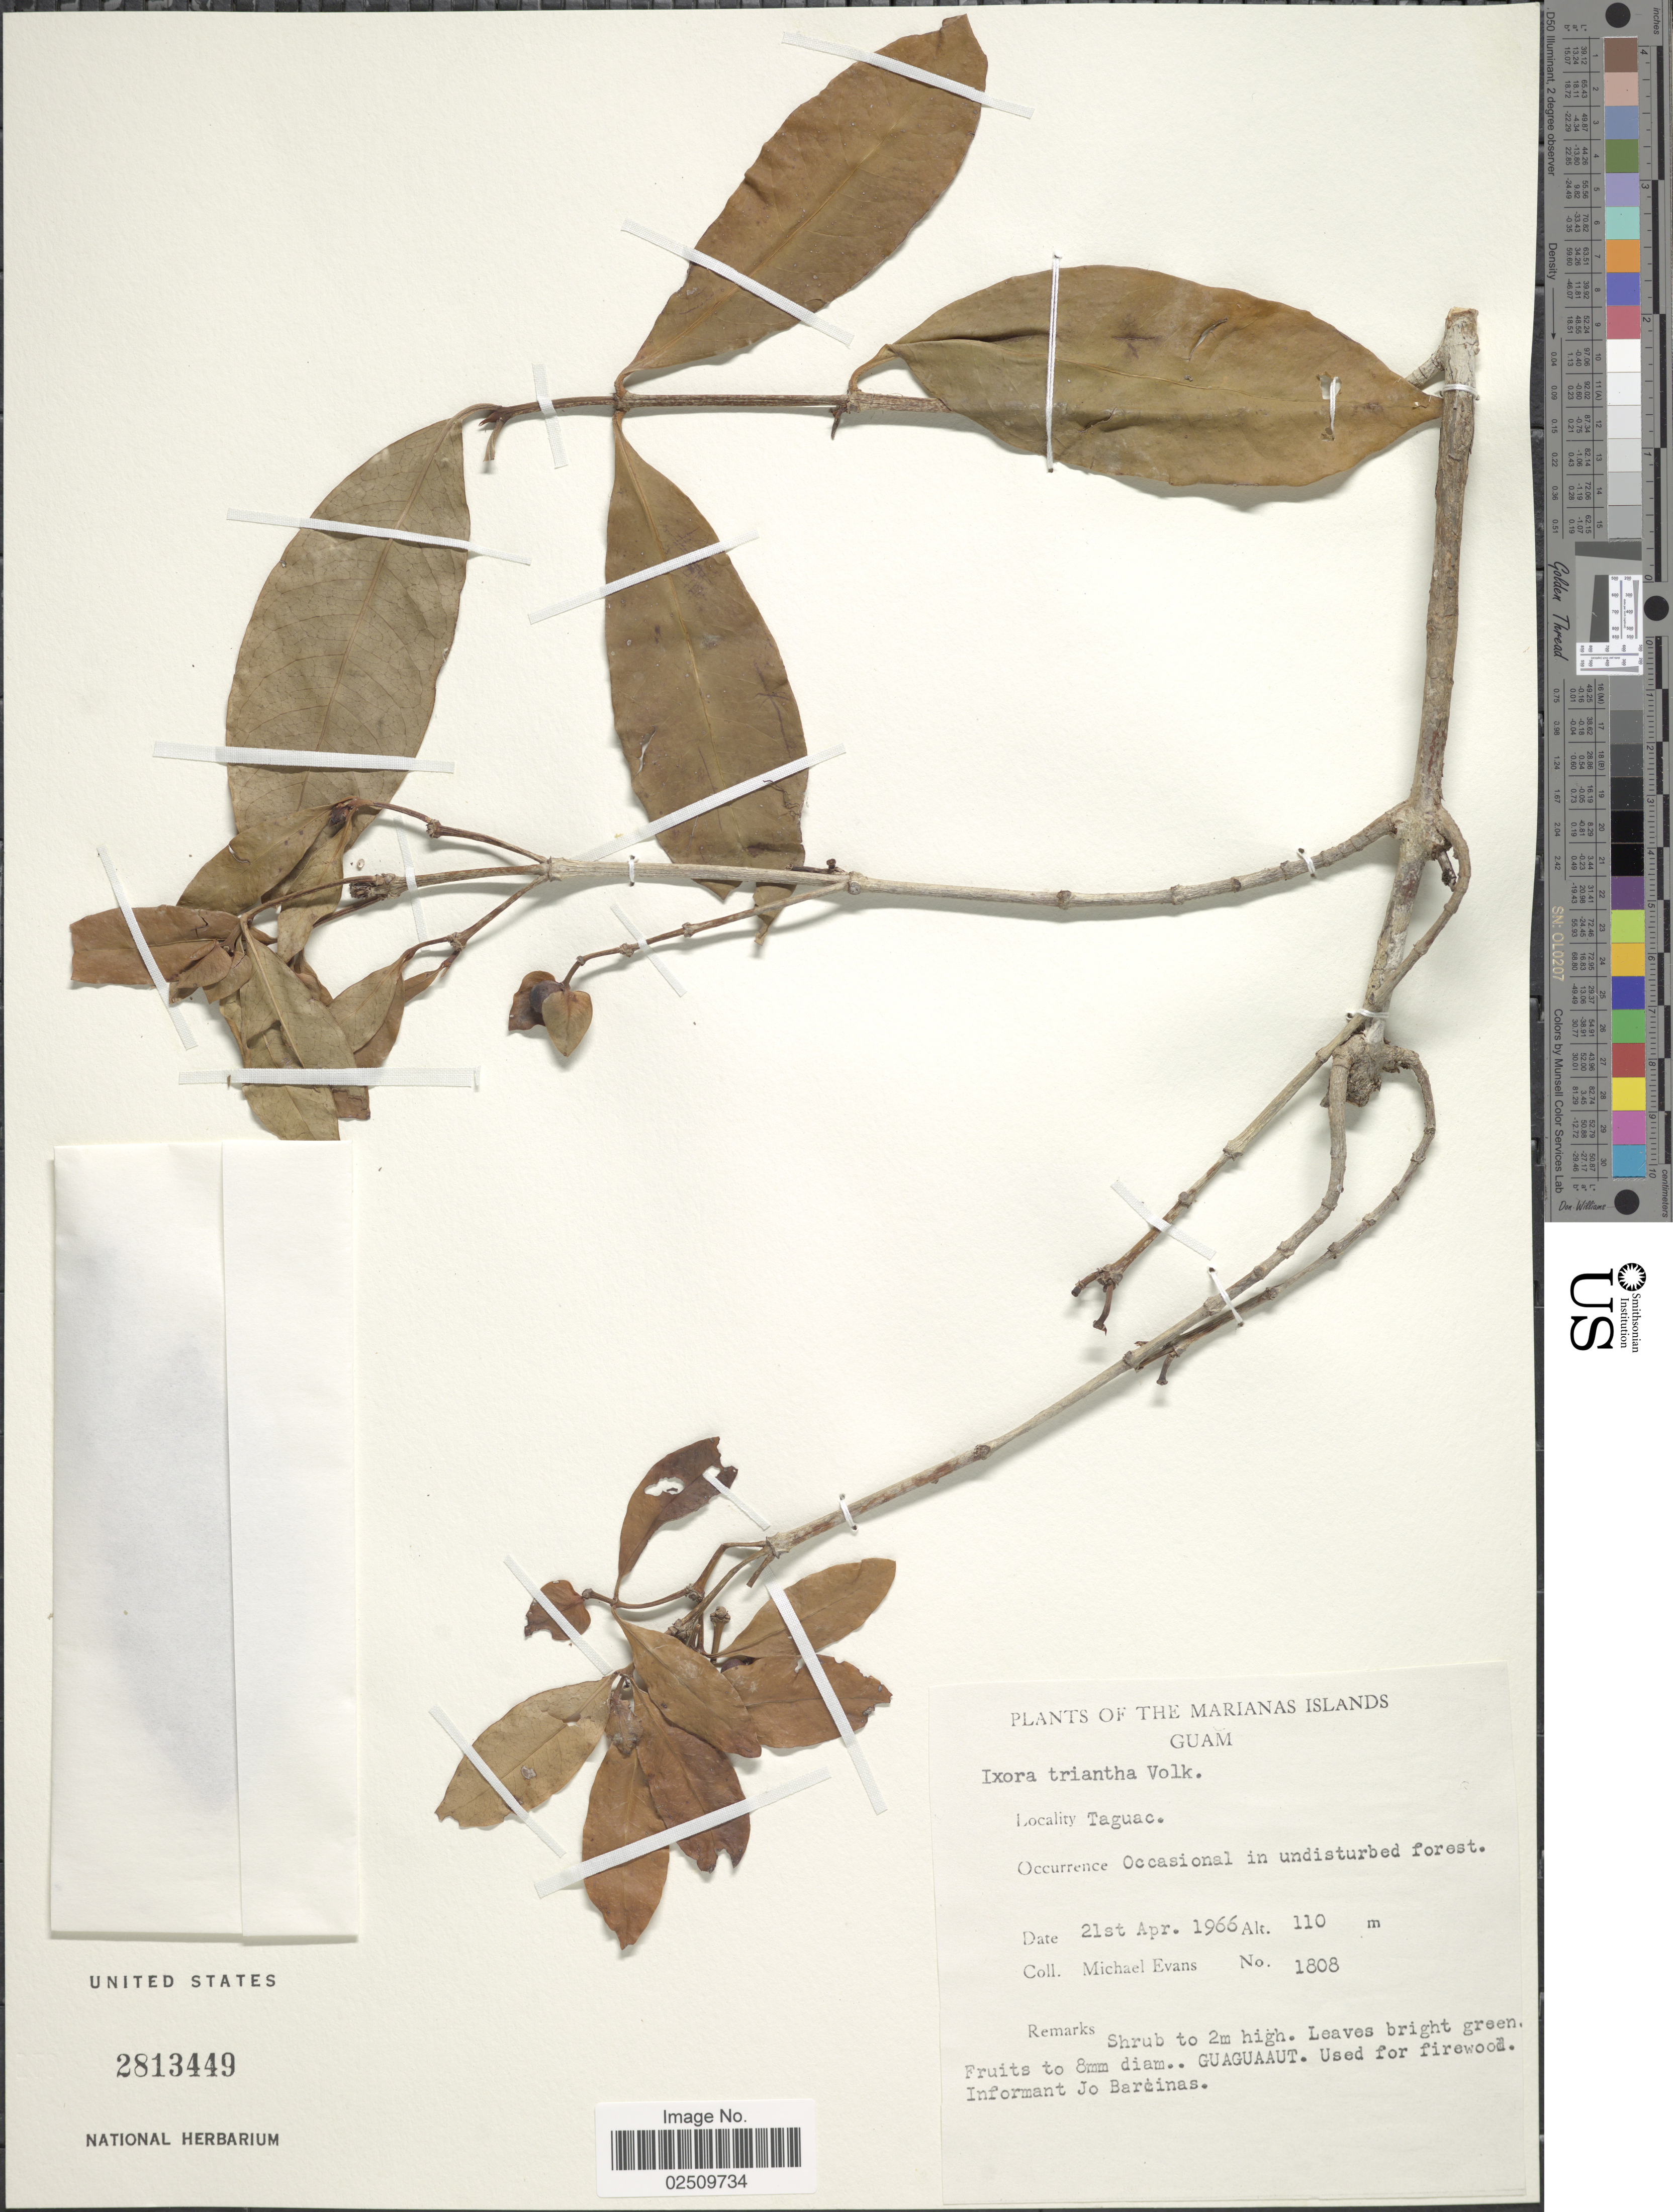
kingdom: Plantae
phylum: Tracheophyta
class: Magnoliopsida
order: Gentianales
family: Rubiaceae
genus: Ixora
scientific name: Ixora triantha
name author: Volkens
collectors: M. Evans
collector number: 1808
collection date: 1966-04-21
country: Guam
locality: The Marianas Islands, Taguac, Occasional in undisturbed forest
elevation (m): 110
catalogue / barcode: US 2813449